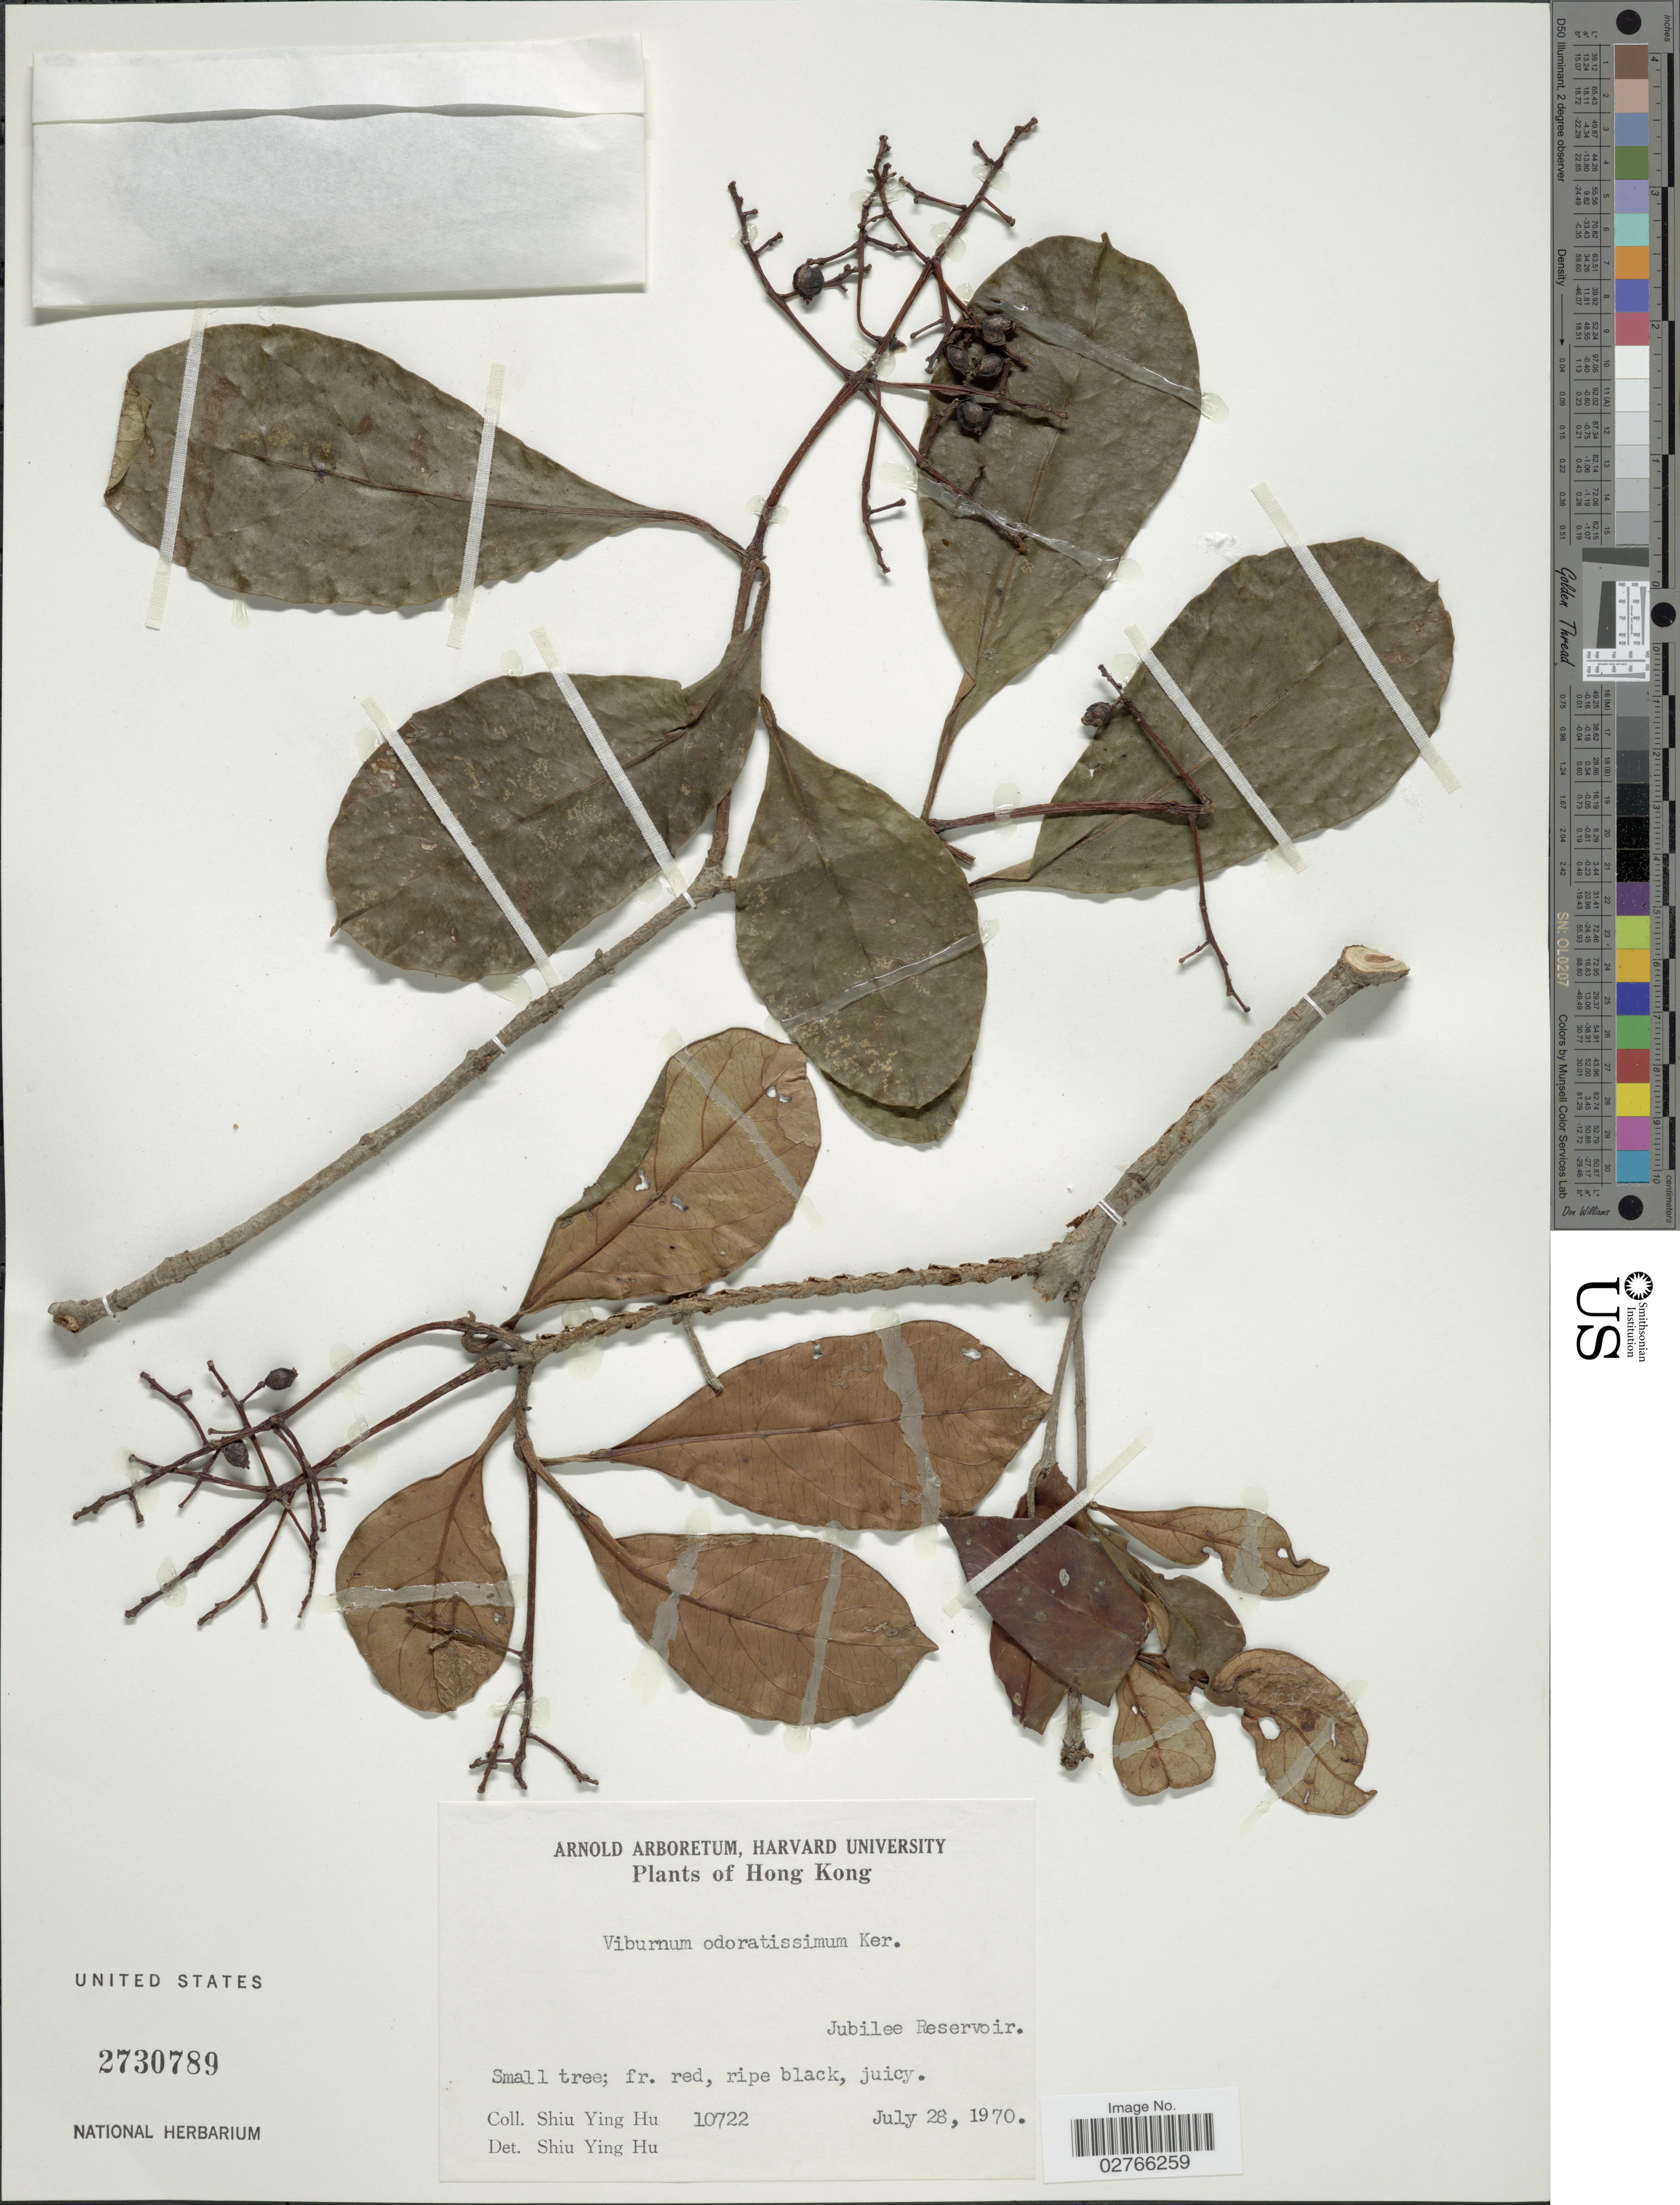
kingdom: Plantae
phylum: Tracheophyta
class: Magnoliopsida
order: Dipsacales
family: Viburnaceae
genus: Viburnum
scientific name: Viburnum odoratissimum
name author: Ker Gawl.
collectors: S. Y. Hu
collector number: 10722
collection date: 1970-07-28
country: China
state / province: Hong Kong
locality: Jubilee Reservoir.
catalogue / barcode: US 2730789